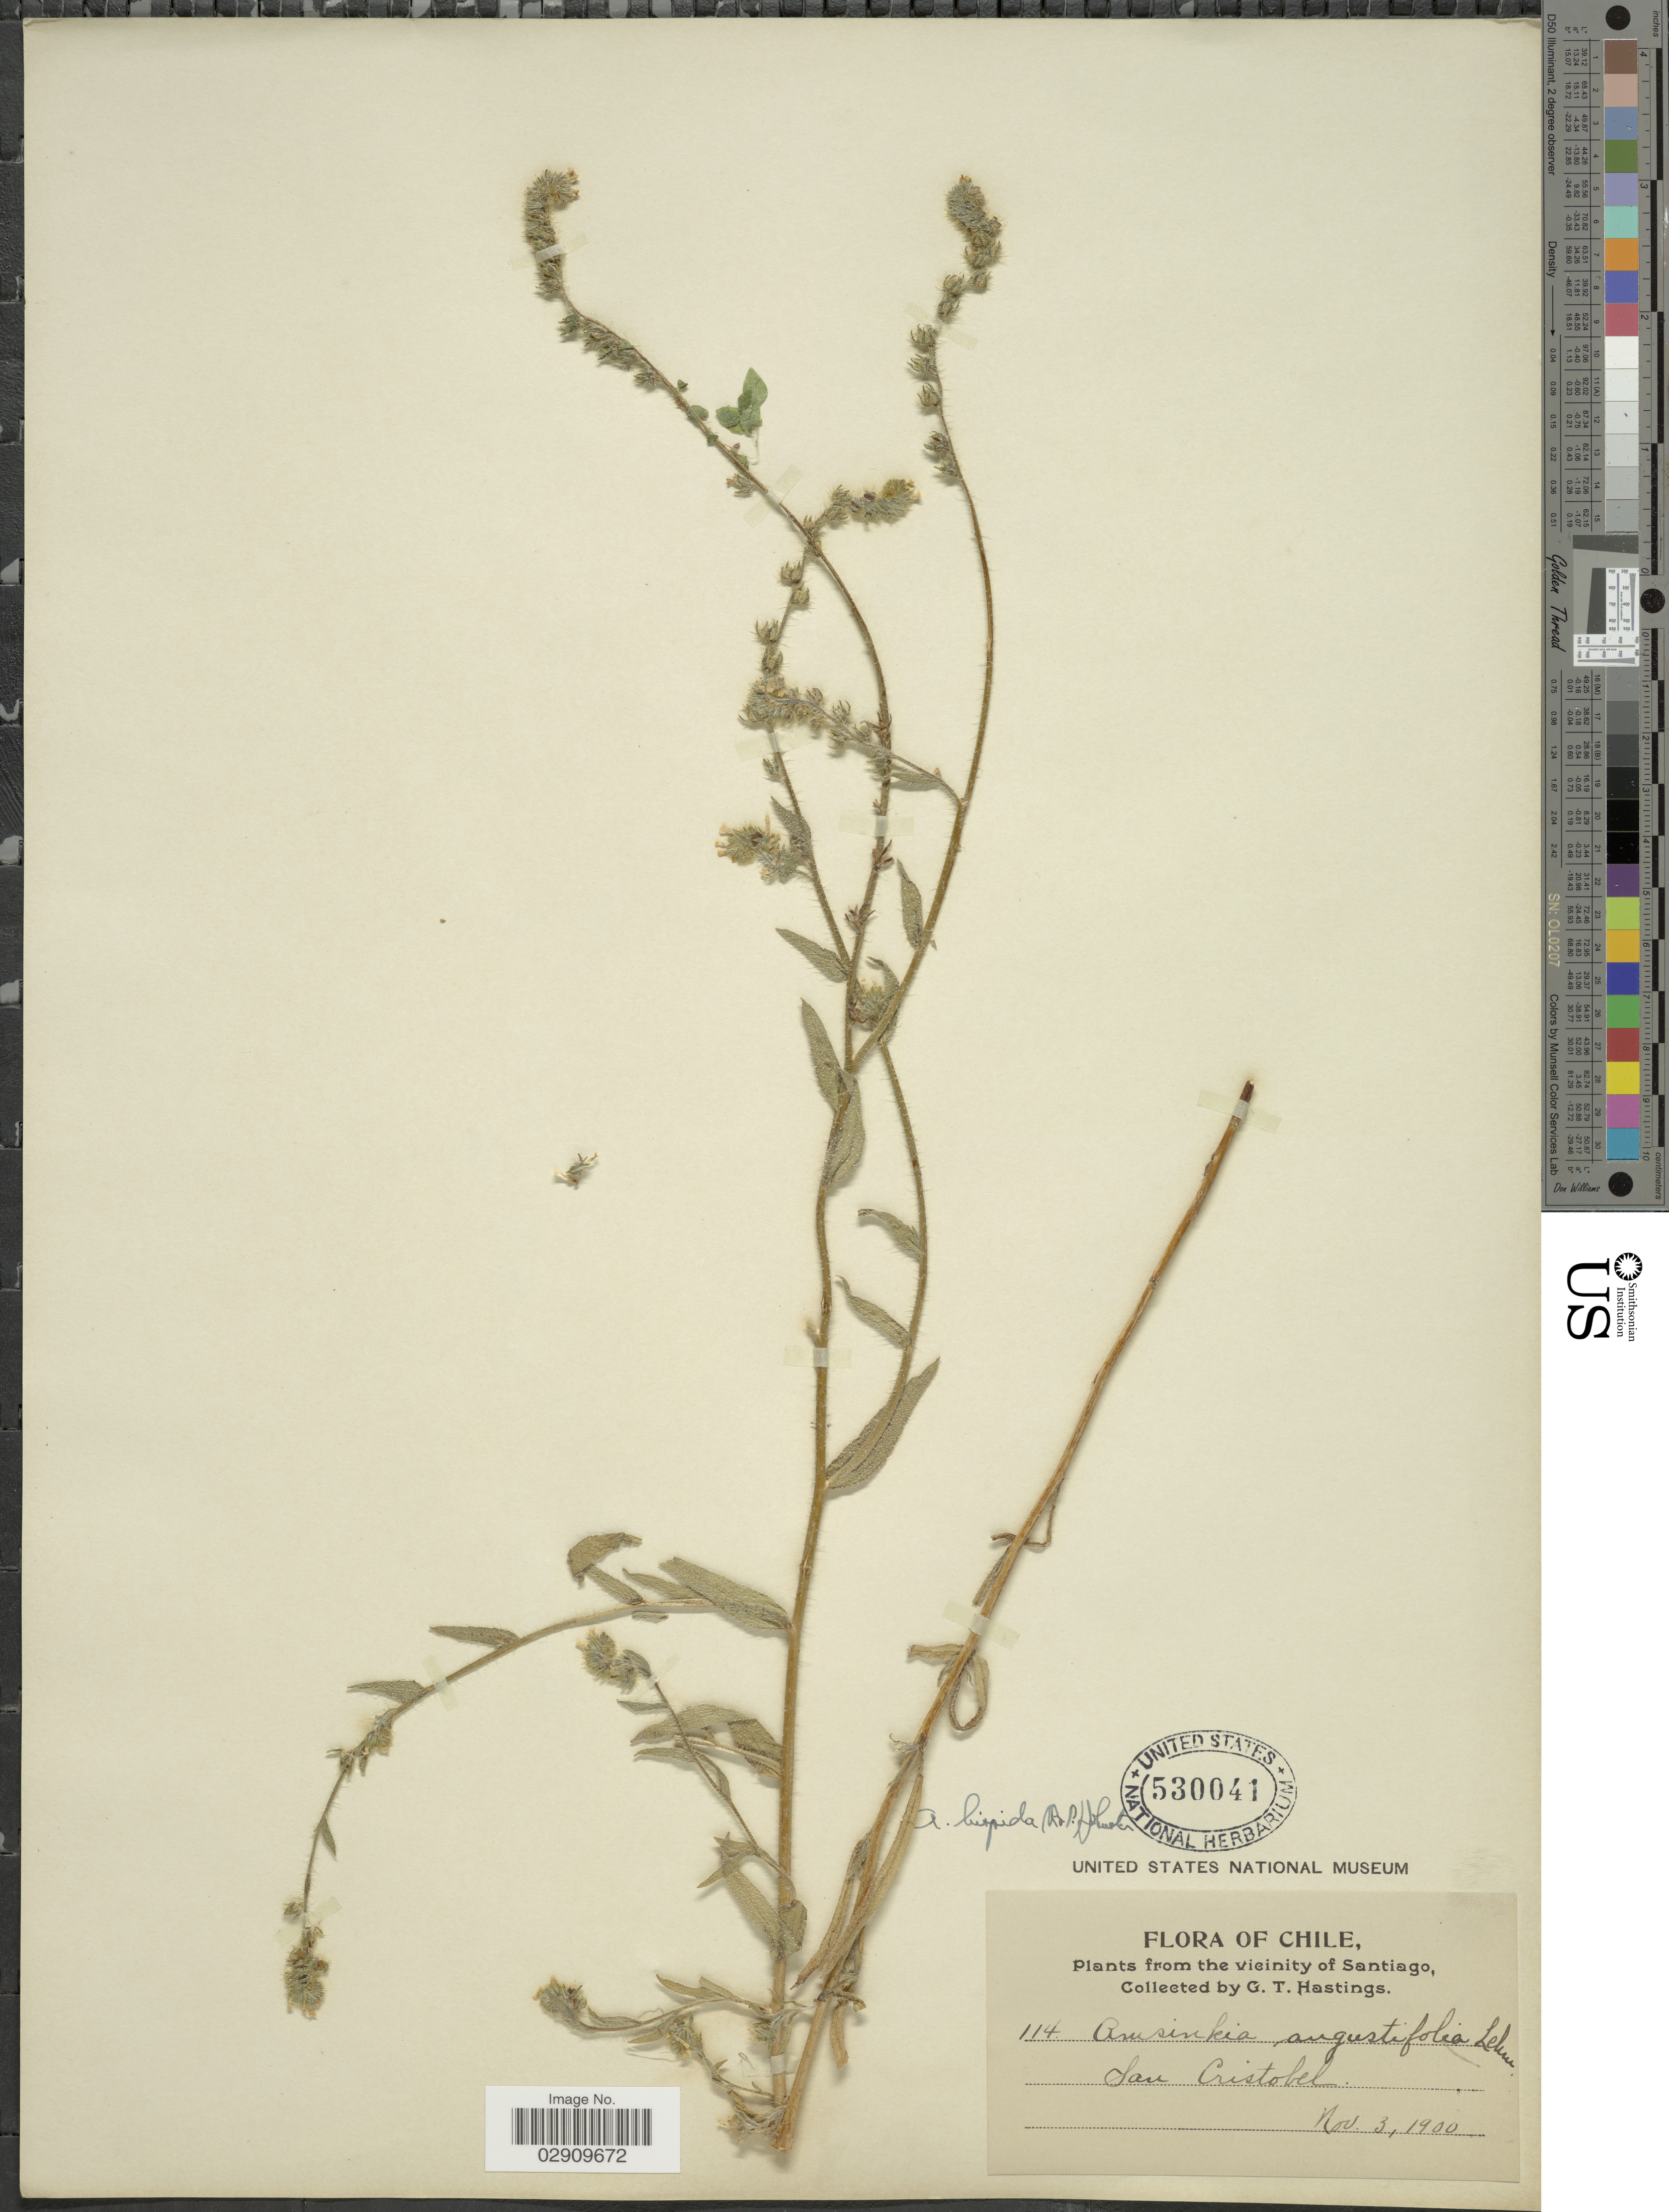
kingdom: Plantae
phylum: Tracheophyta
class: Magnoliopsida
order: Boraginales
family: Boraginaceae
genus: Amsinckia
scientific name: Amsinckia calycina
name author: (Moris) Chater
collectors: G. Hastings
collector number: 114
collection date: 1900-11-03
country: Chile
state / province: Región Metropolitana (RM)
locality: Vicinity of Santiago, San Cristobel.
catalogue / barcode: US 530041